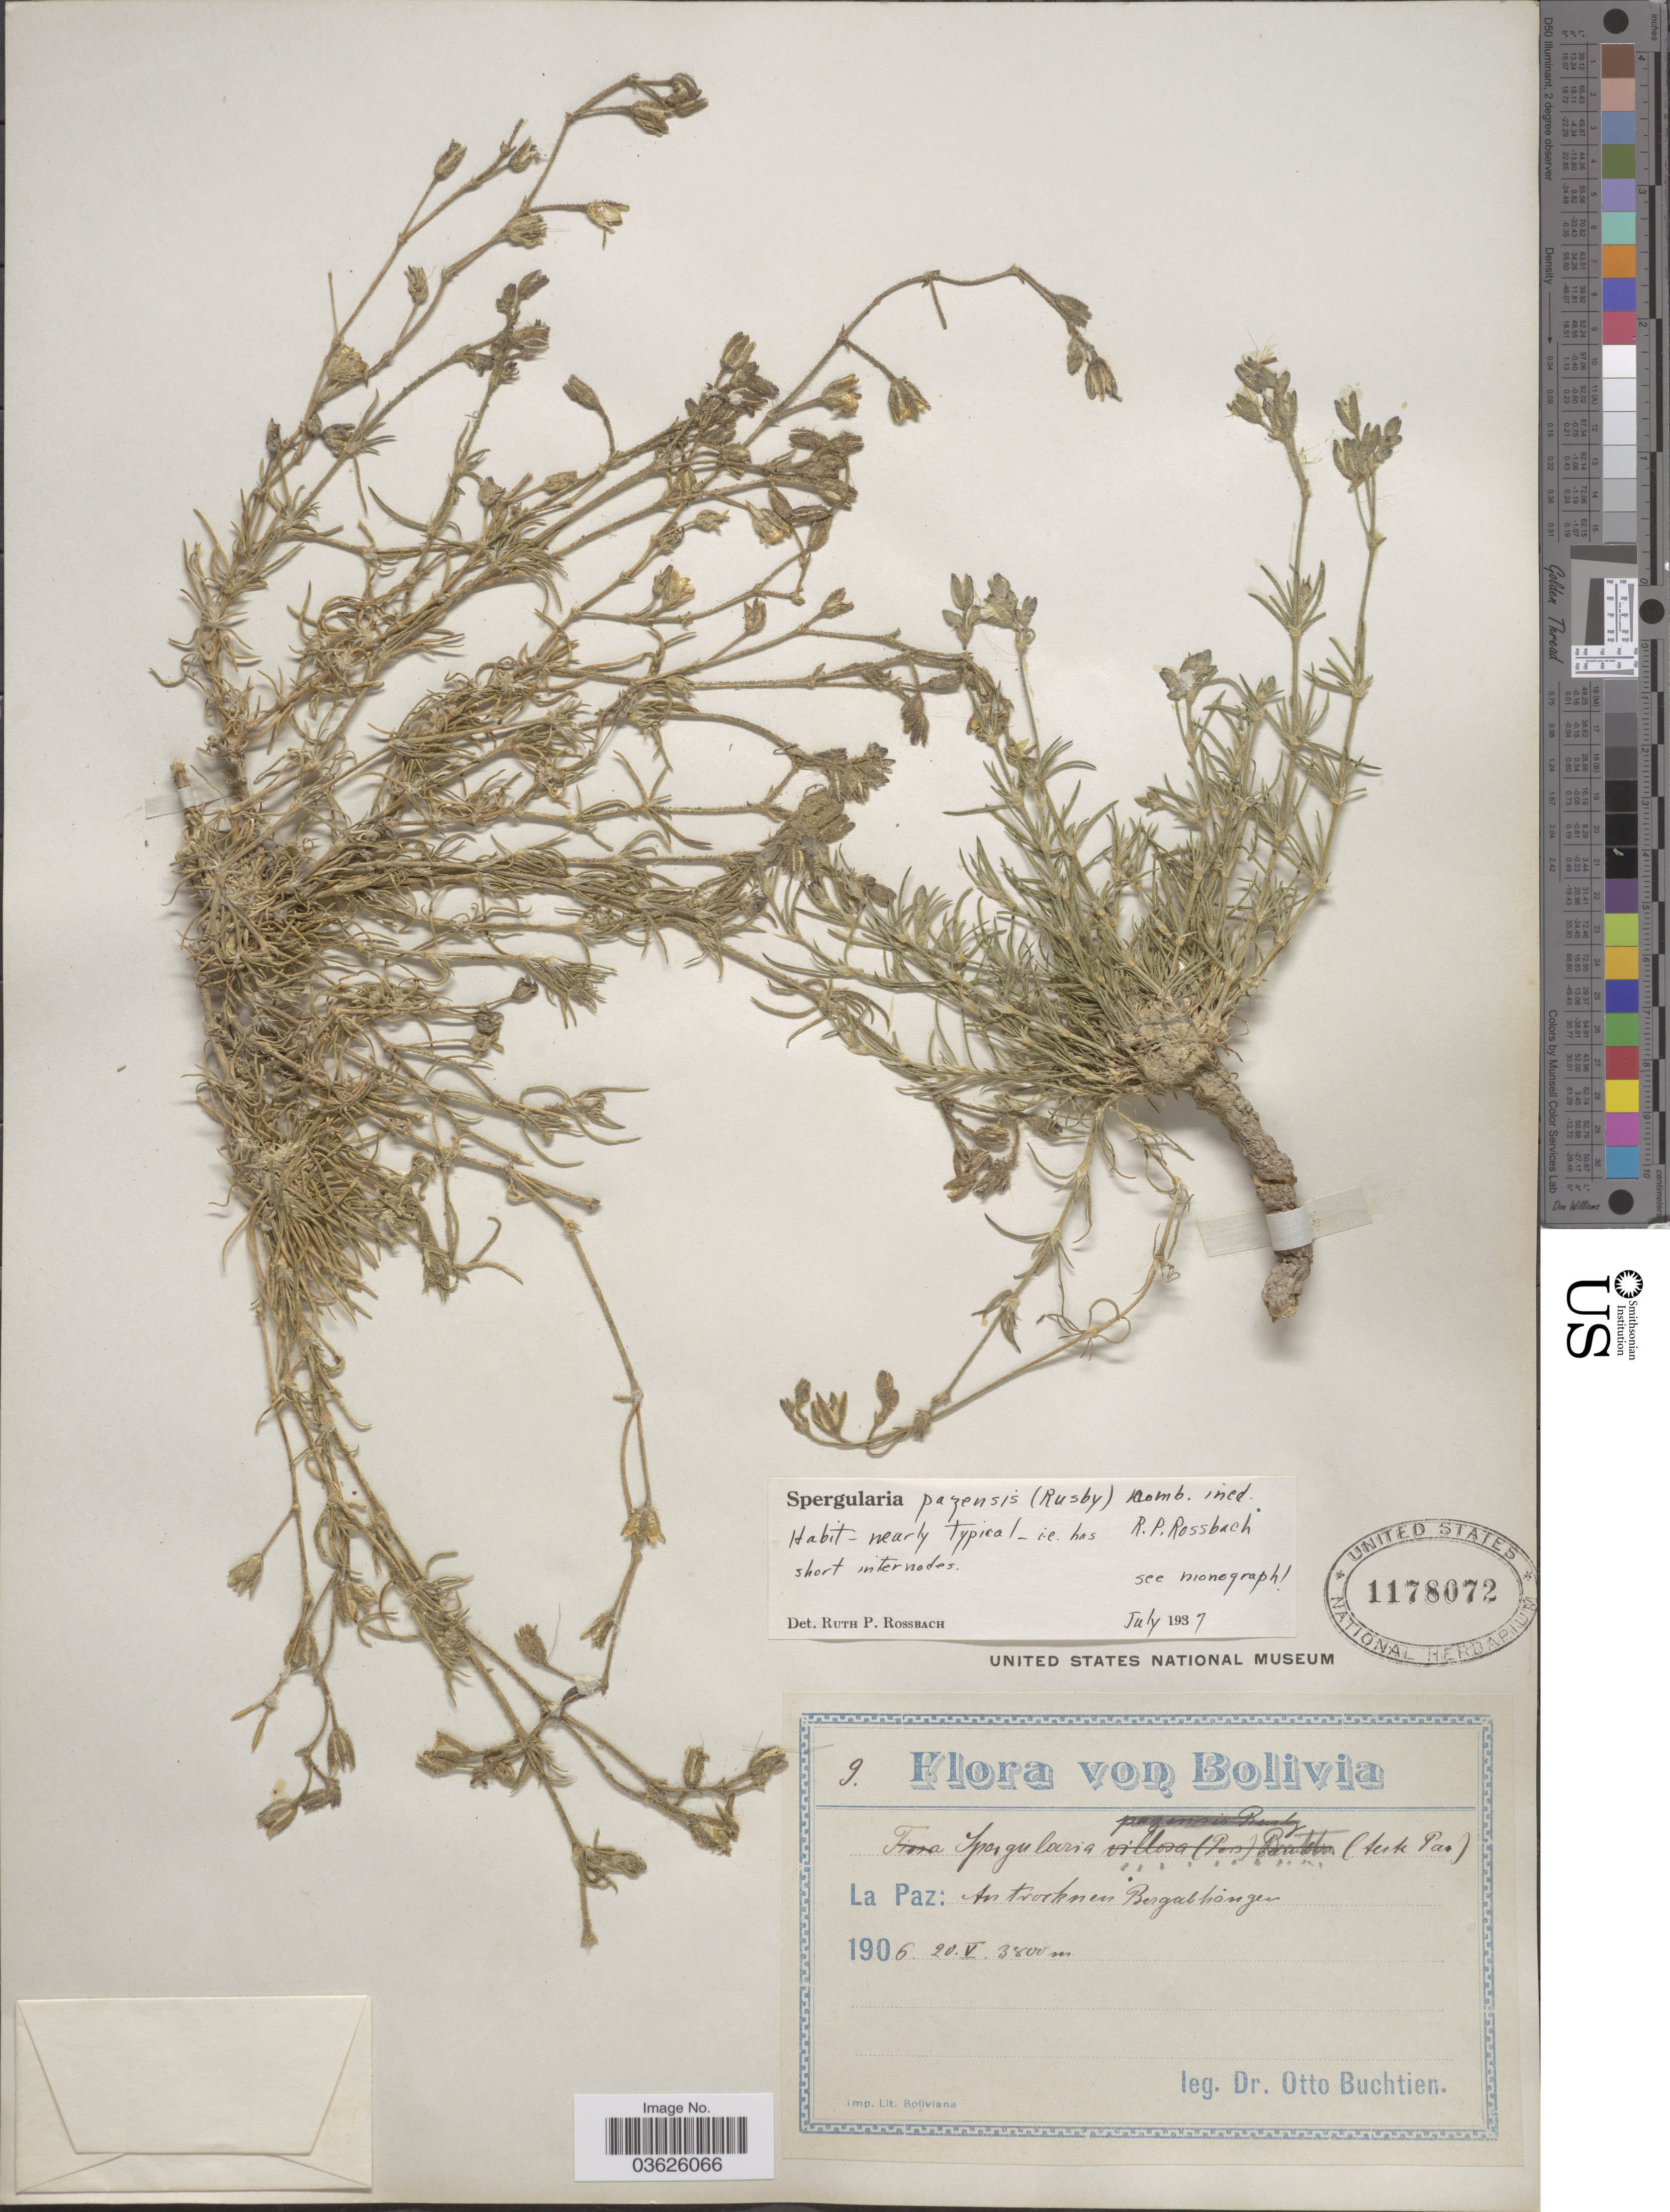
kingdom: Plantae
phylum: Tracheophyta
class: Magnoliopsida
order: Caryophyllales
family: Caryophyllaceae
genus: Spergularia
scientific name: Spergularia pazensis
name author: (Rusby) R. Rossbach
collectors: O. Buchtien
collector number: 9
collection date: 1906-05-20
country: Bolivia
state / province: La Paz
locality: An trocknen Bergabhangen.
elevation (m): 3800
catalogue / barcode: US 1178072